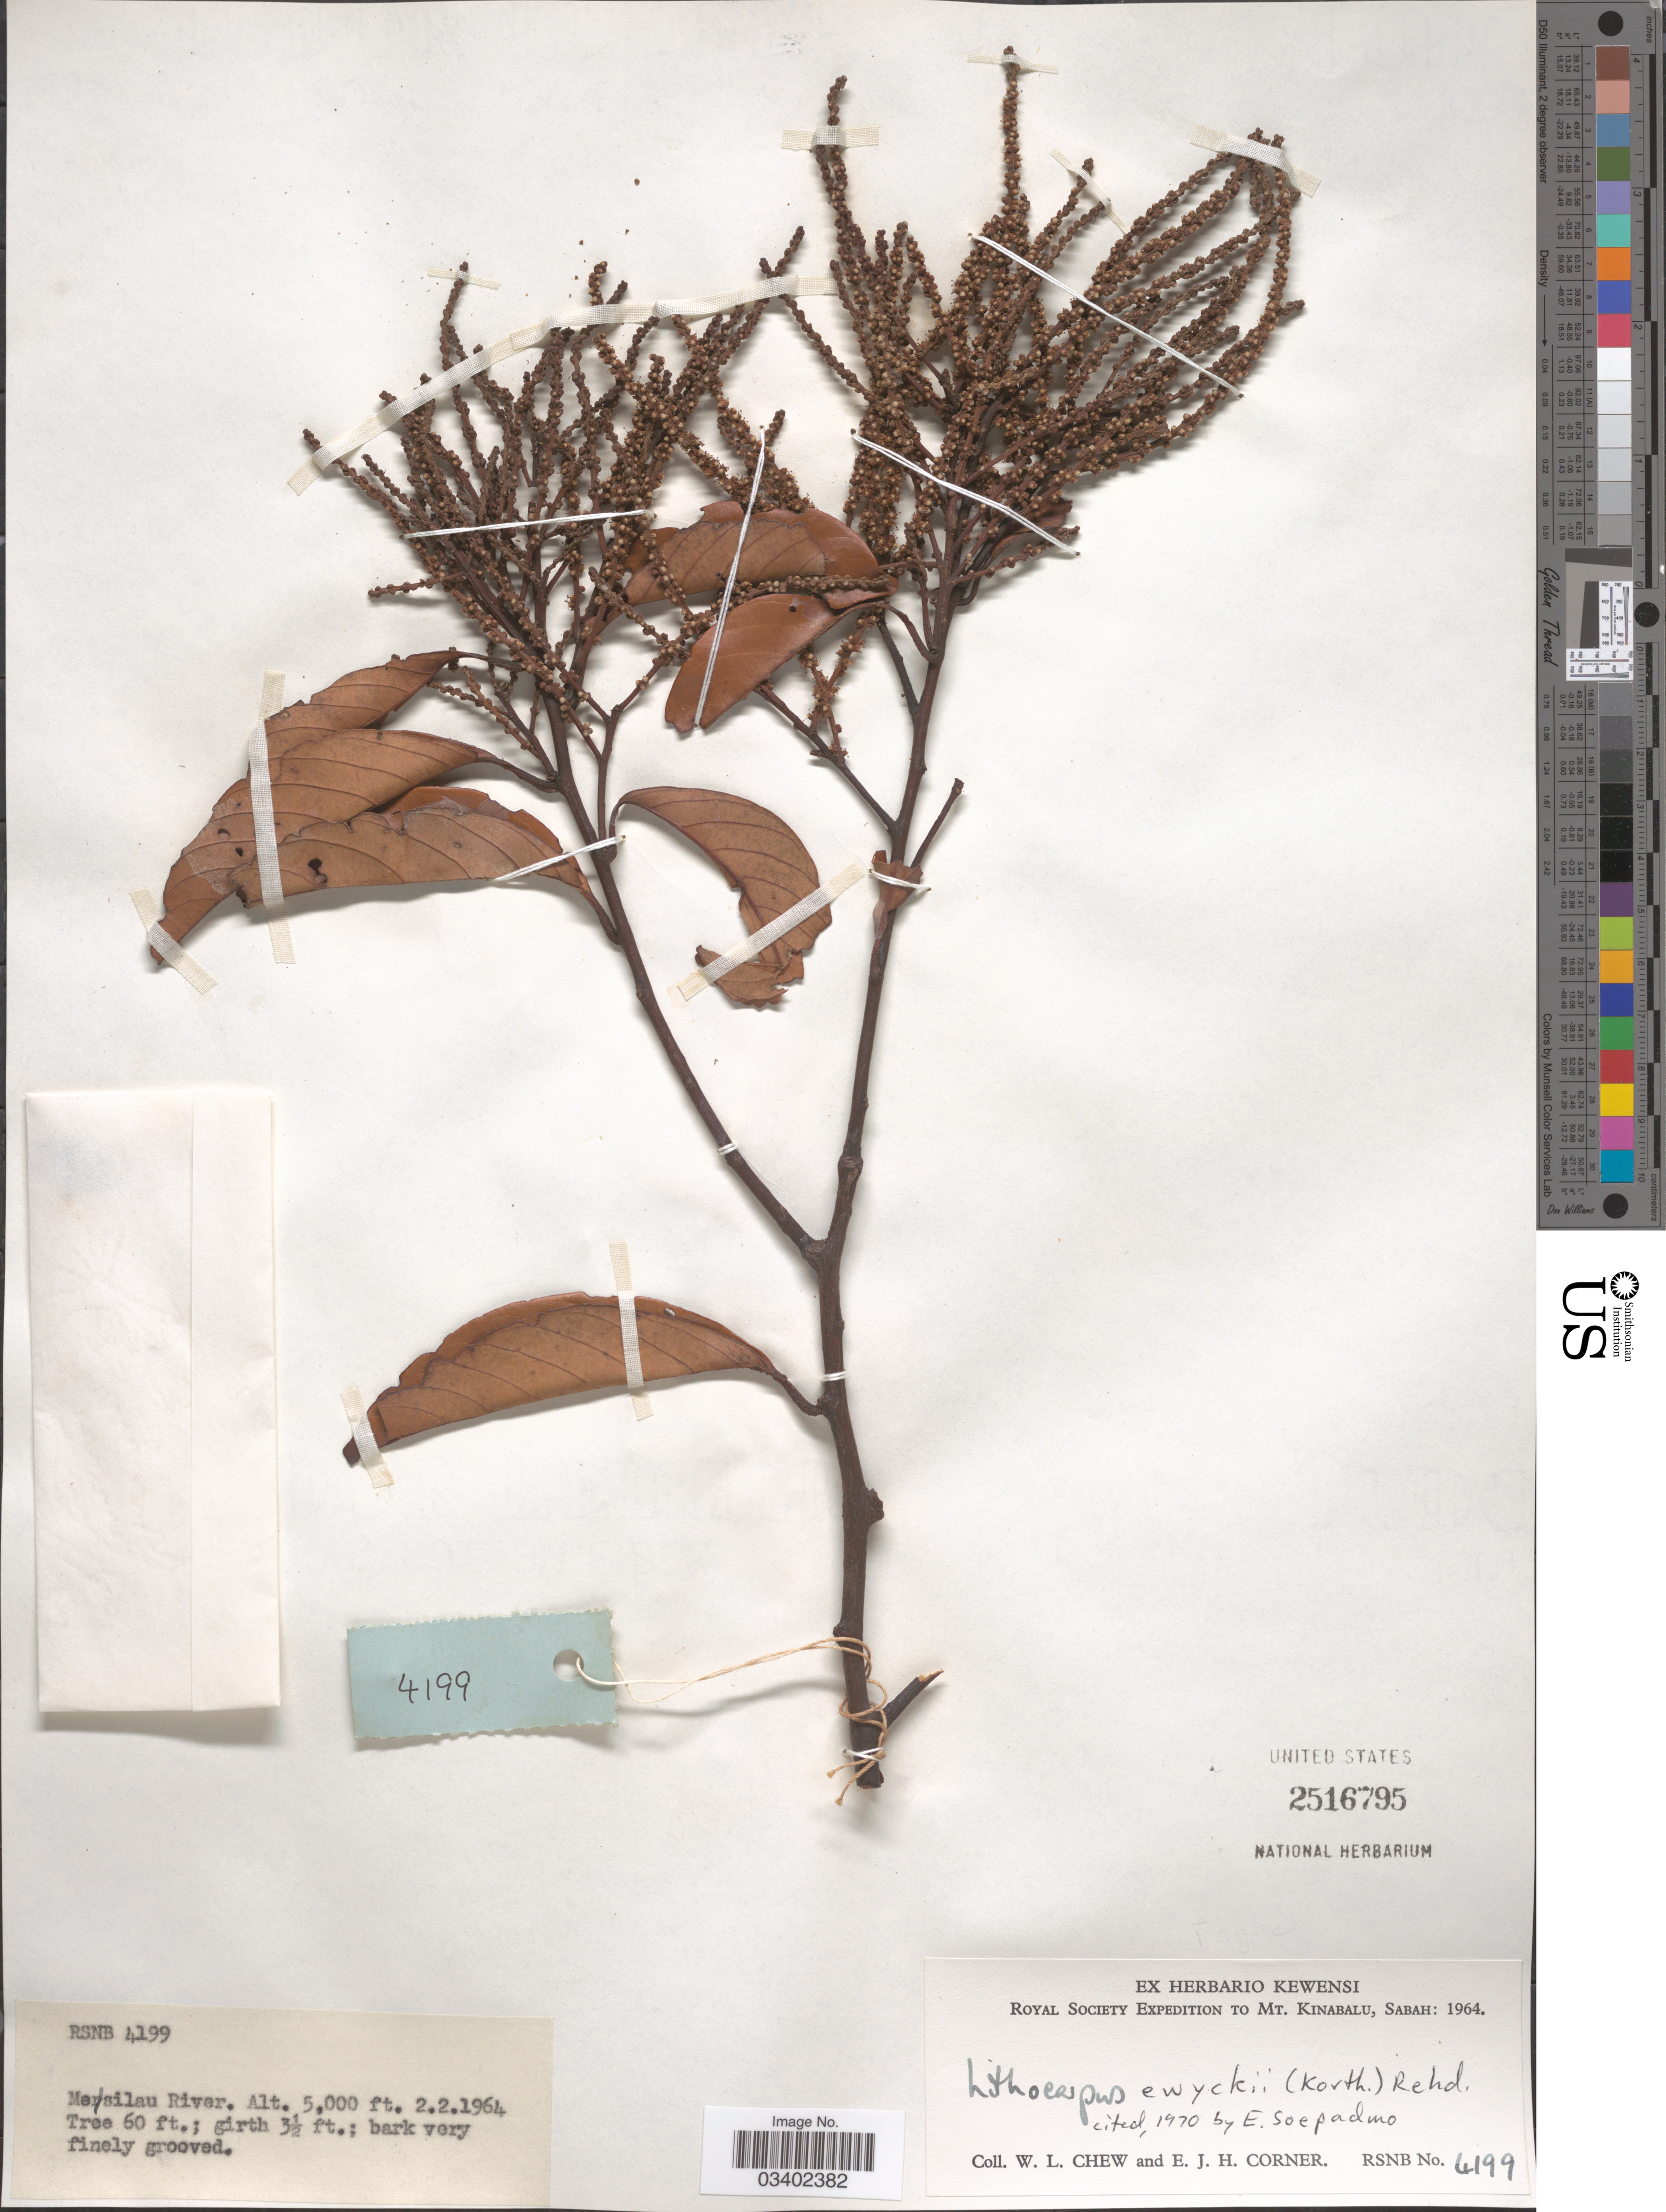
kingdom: Plantae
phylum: Tracheophyta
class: Magnoliopsida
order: Fagales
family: Fagaceae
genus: Lithocarpus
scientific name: Lithocarpus ewyckii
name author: (Korth.) Rehder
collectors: W. Chew & E. Corner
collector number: RSNB 4199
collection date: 1964-02-02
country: Malaysia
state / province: Sabah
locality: Mt. Kinabalu. Mesilau River.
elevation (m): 1524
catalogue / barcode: US 2516795